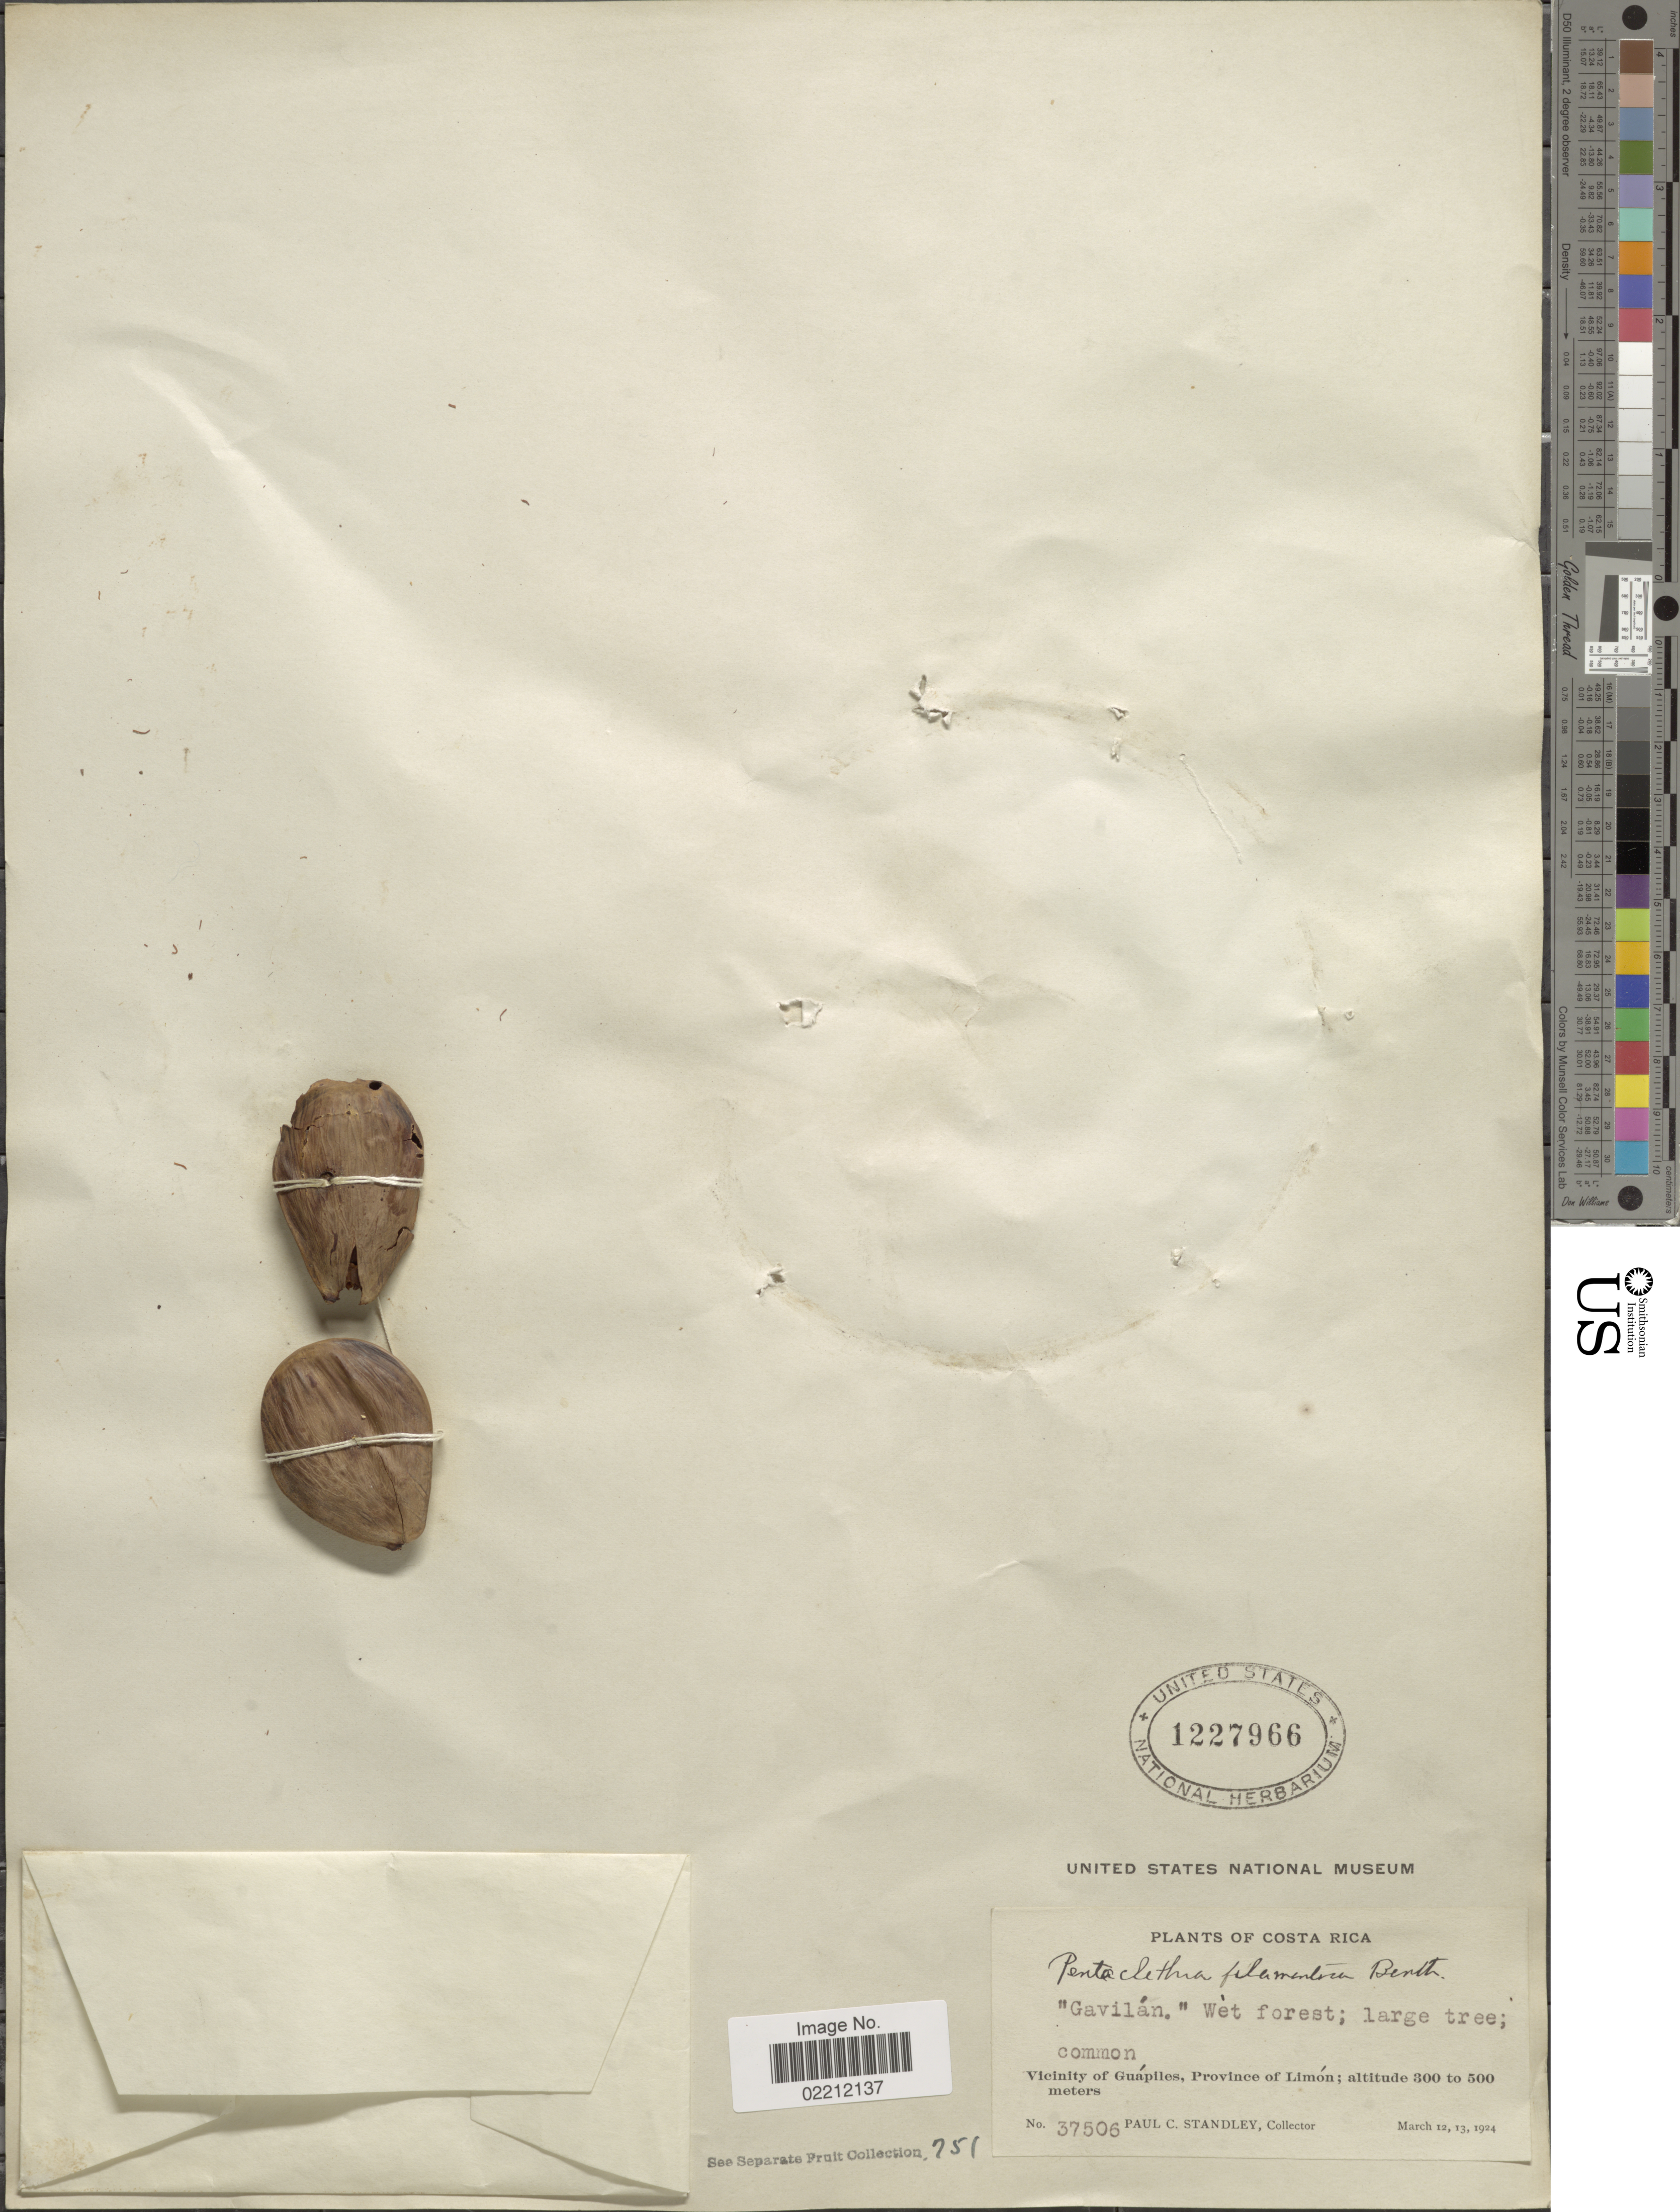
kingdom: Plantae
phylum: Tracheophyta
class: Magnoliopsida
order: Fabales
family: Fabaceae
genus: Pentaclethra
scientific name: Pentaclethra macroloba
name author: (Willd.) Kuntze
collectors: P. C. Standley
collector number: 37506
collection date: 1924-03-12/1924-03-13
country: Costa Rica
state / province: Limón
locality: Vicinity of Guapiles, Province of Limon.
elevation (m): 300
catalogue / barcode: US 1227966